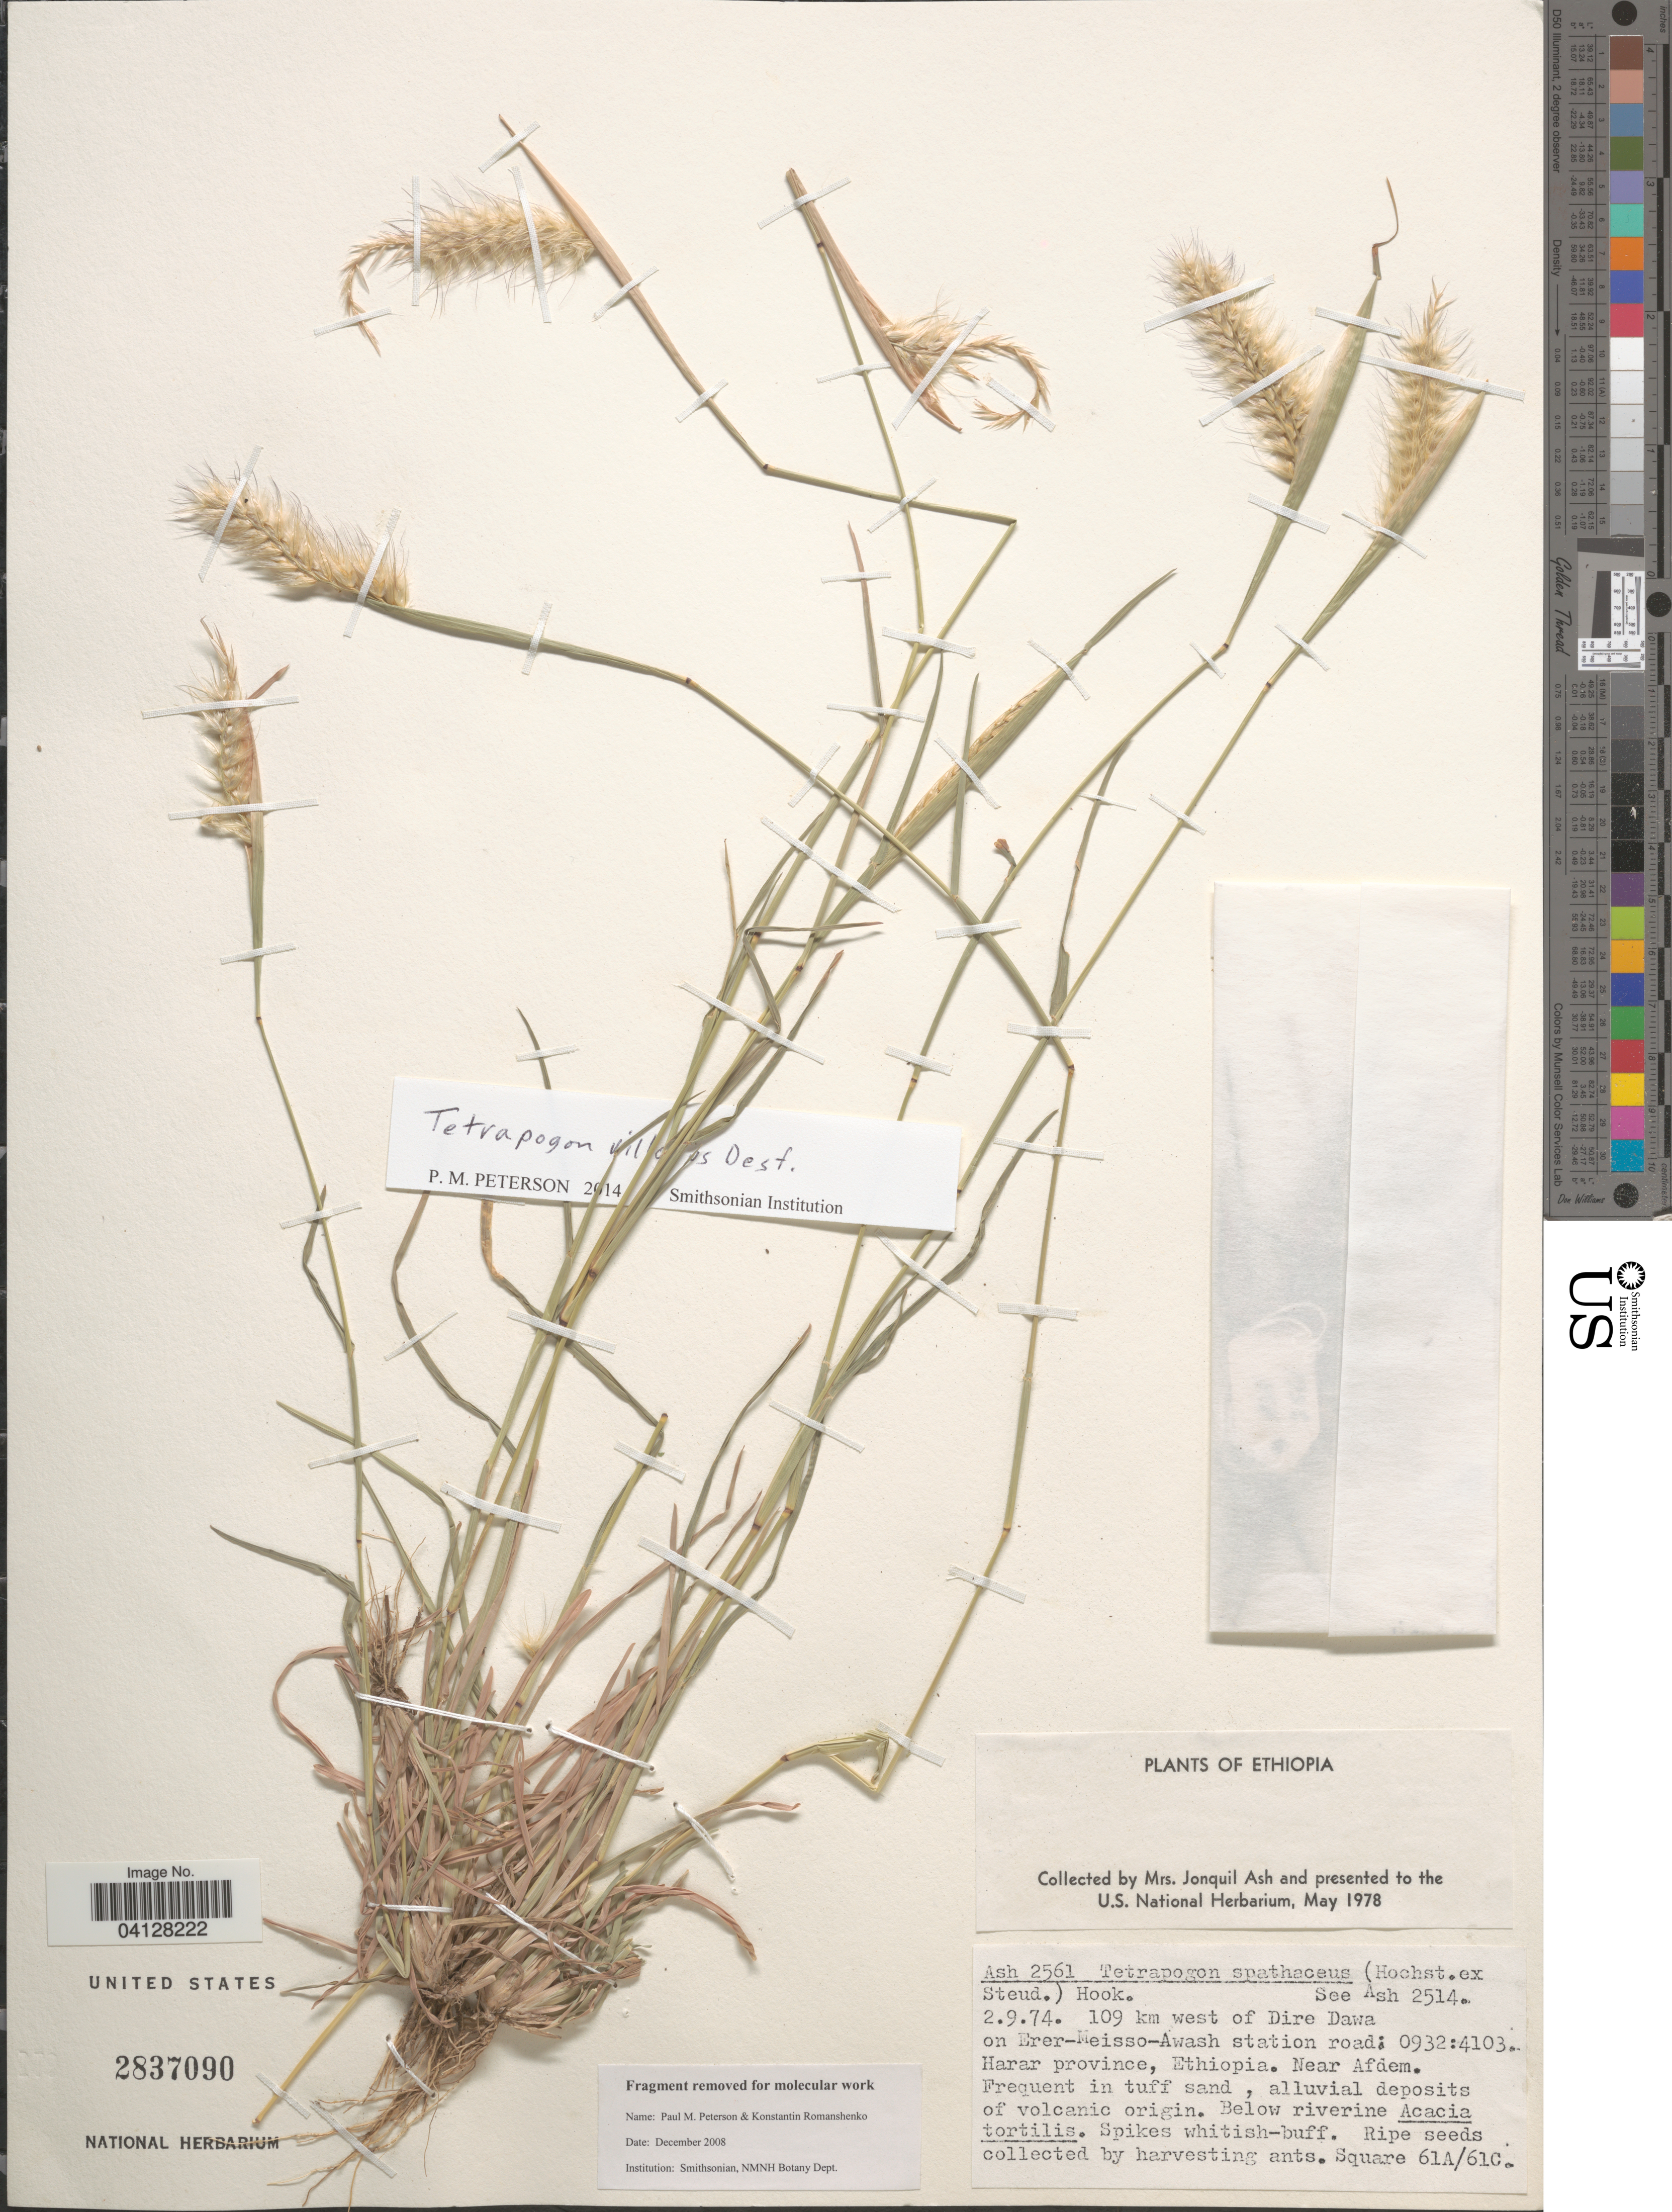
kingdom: Plantae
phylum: Tracheophyta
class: Liliopsida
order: Poales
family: Poaceae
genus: Tetrapogon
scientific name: Tetrapogon villosus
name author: Desf.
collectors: J. Ash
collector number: Ash2561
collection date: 1974-09-02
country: Ethiopia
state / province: Dire Dawa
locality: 109 km west of Dire Dawa on Erer-Meisso-Awash station road: 0932:4103. Harar province. Near Afdem. Square 61A/61C.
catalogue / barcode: US 2837090